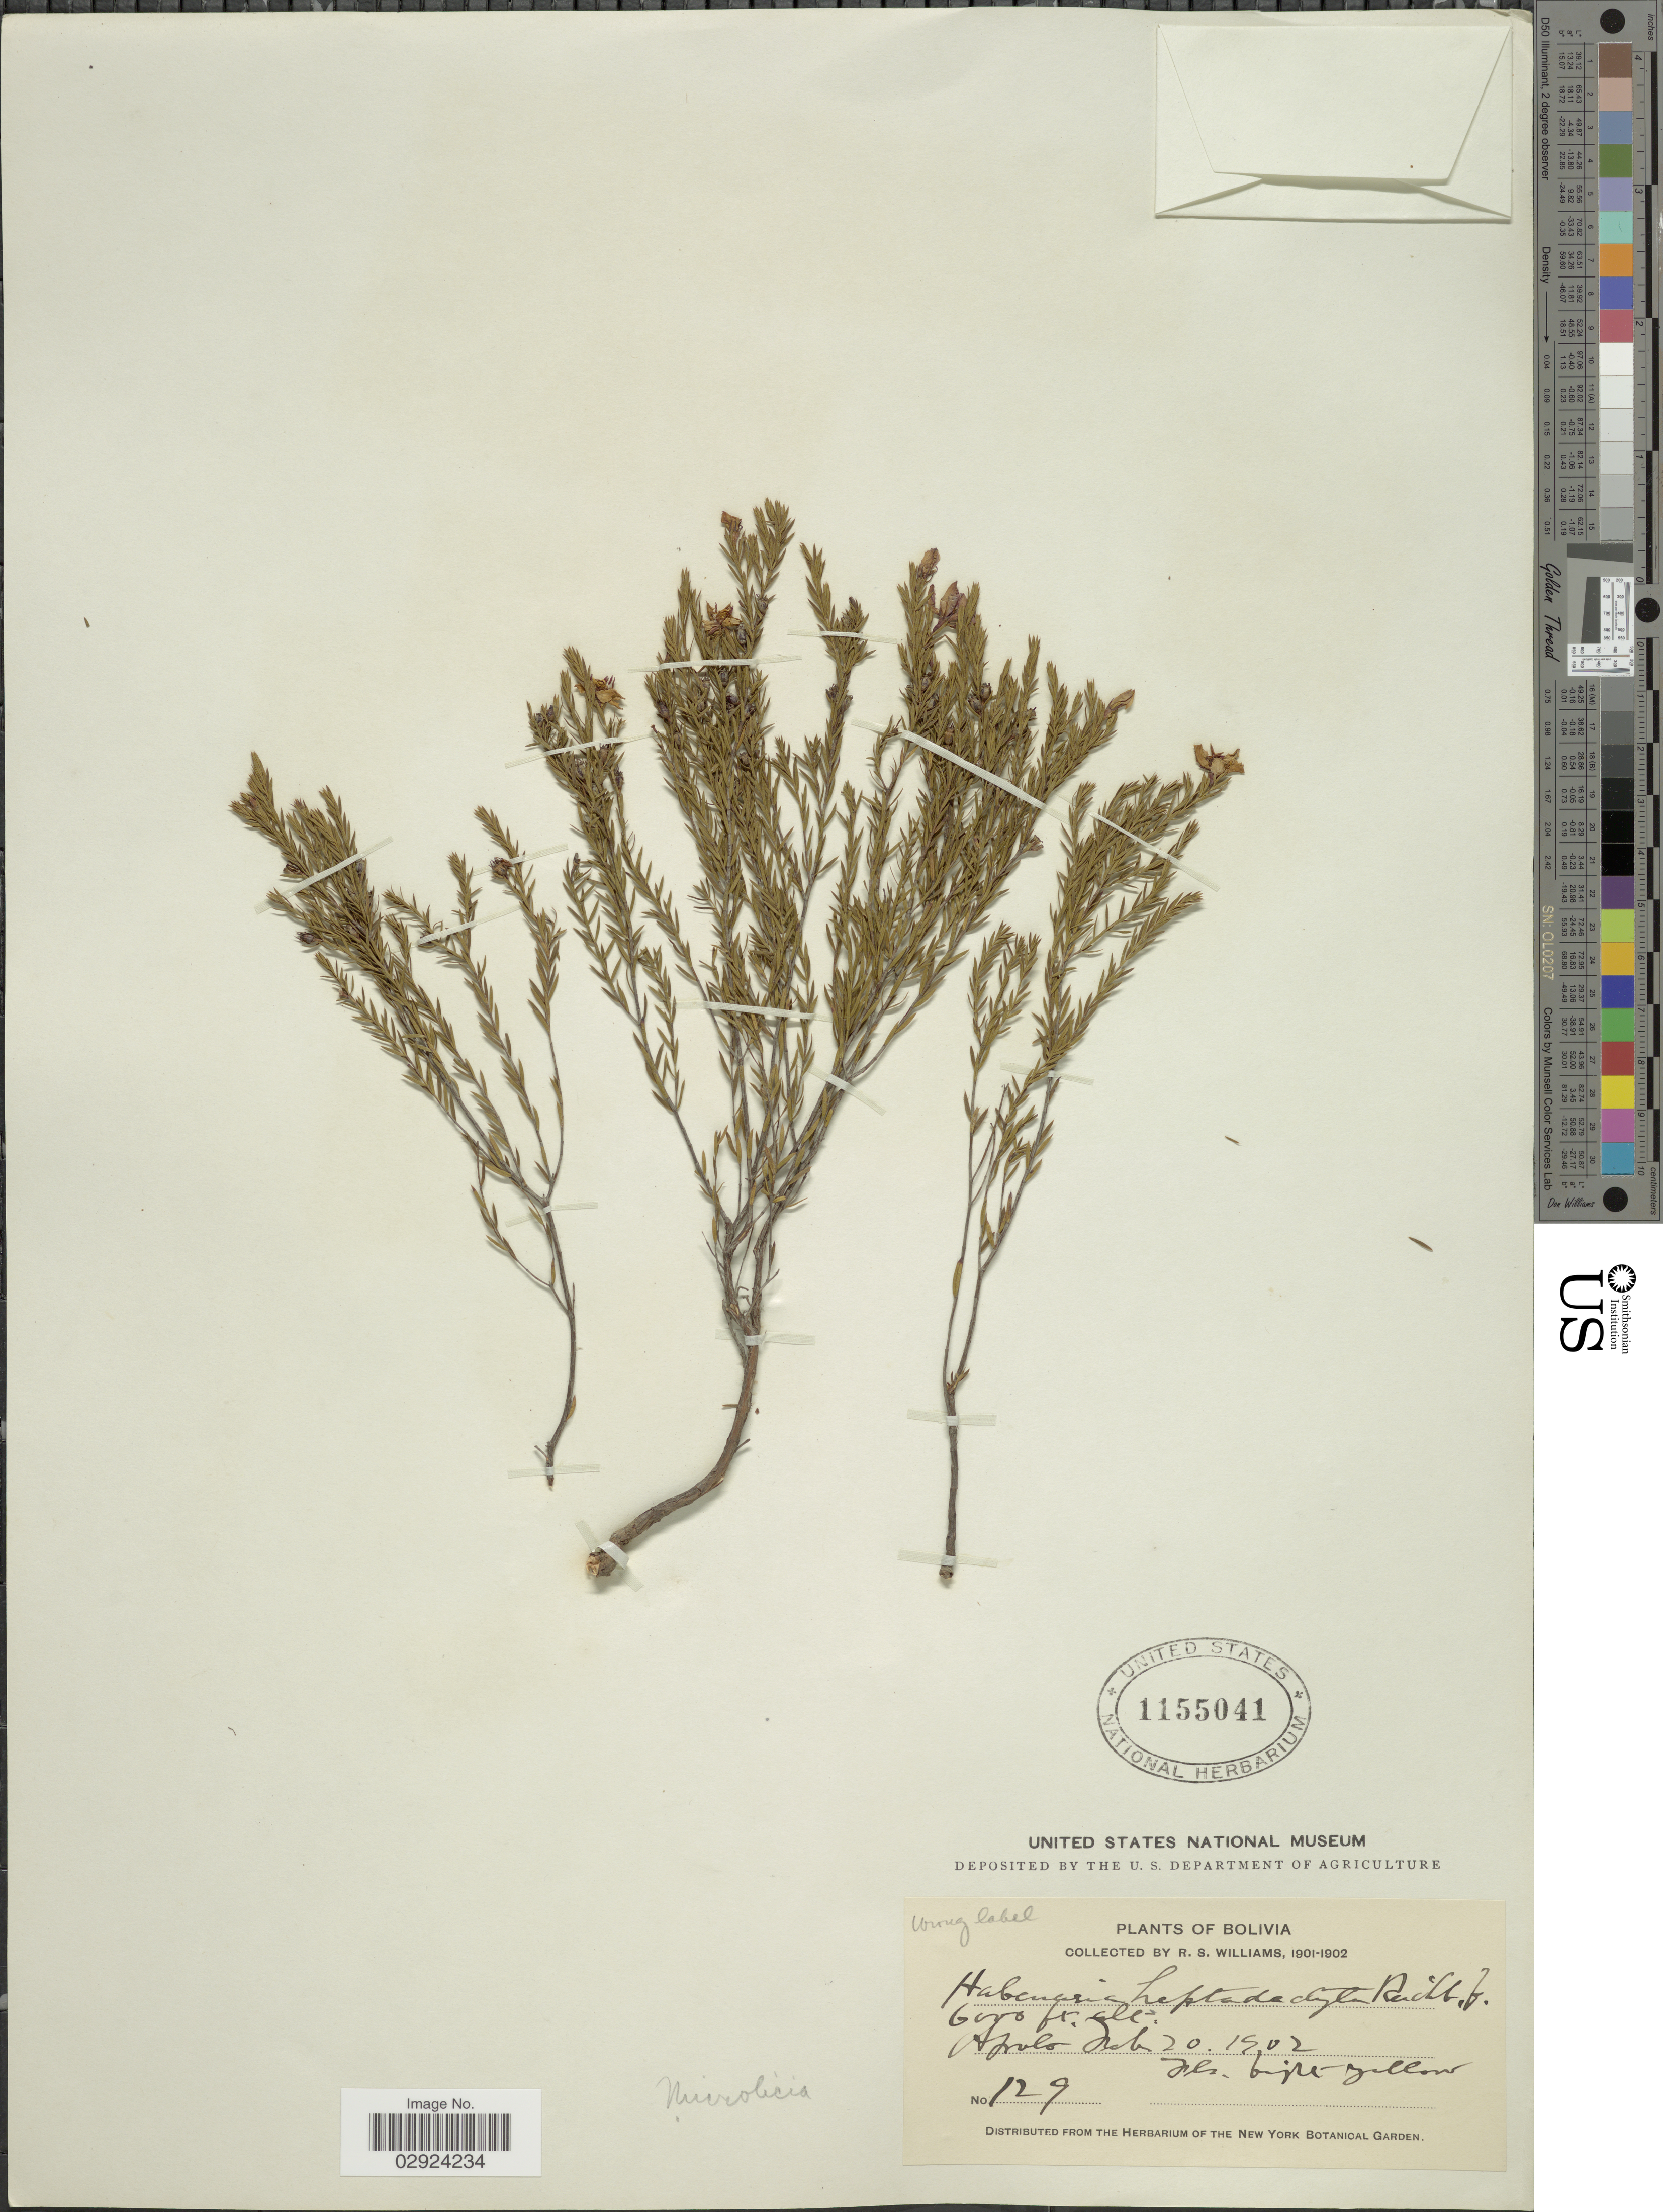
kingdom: Plantae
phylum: Tracheophyta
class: Magnoliopsida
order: Myrtales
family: Melastomataceae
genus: Microlicia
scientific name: Microlicia arenariaefolia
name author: DC.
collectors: R. S. Williams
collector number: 129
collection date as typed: Feb. 20, 1902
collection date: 1902-02-20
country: Bolivia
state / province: La Paz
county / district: Franz Tamayo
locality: Apolo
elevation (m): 1829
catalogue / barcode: US 1155041